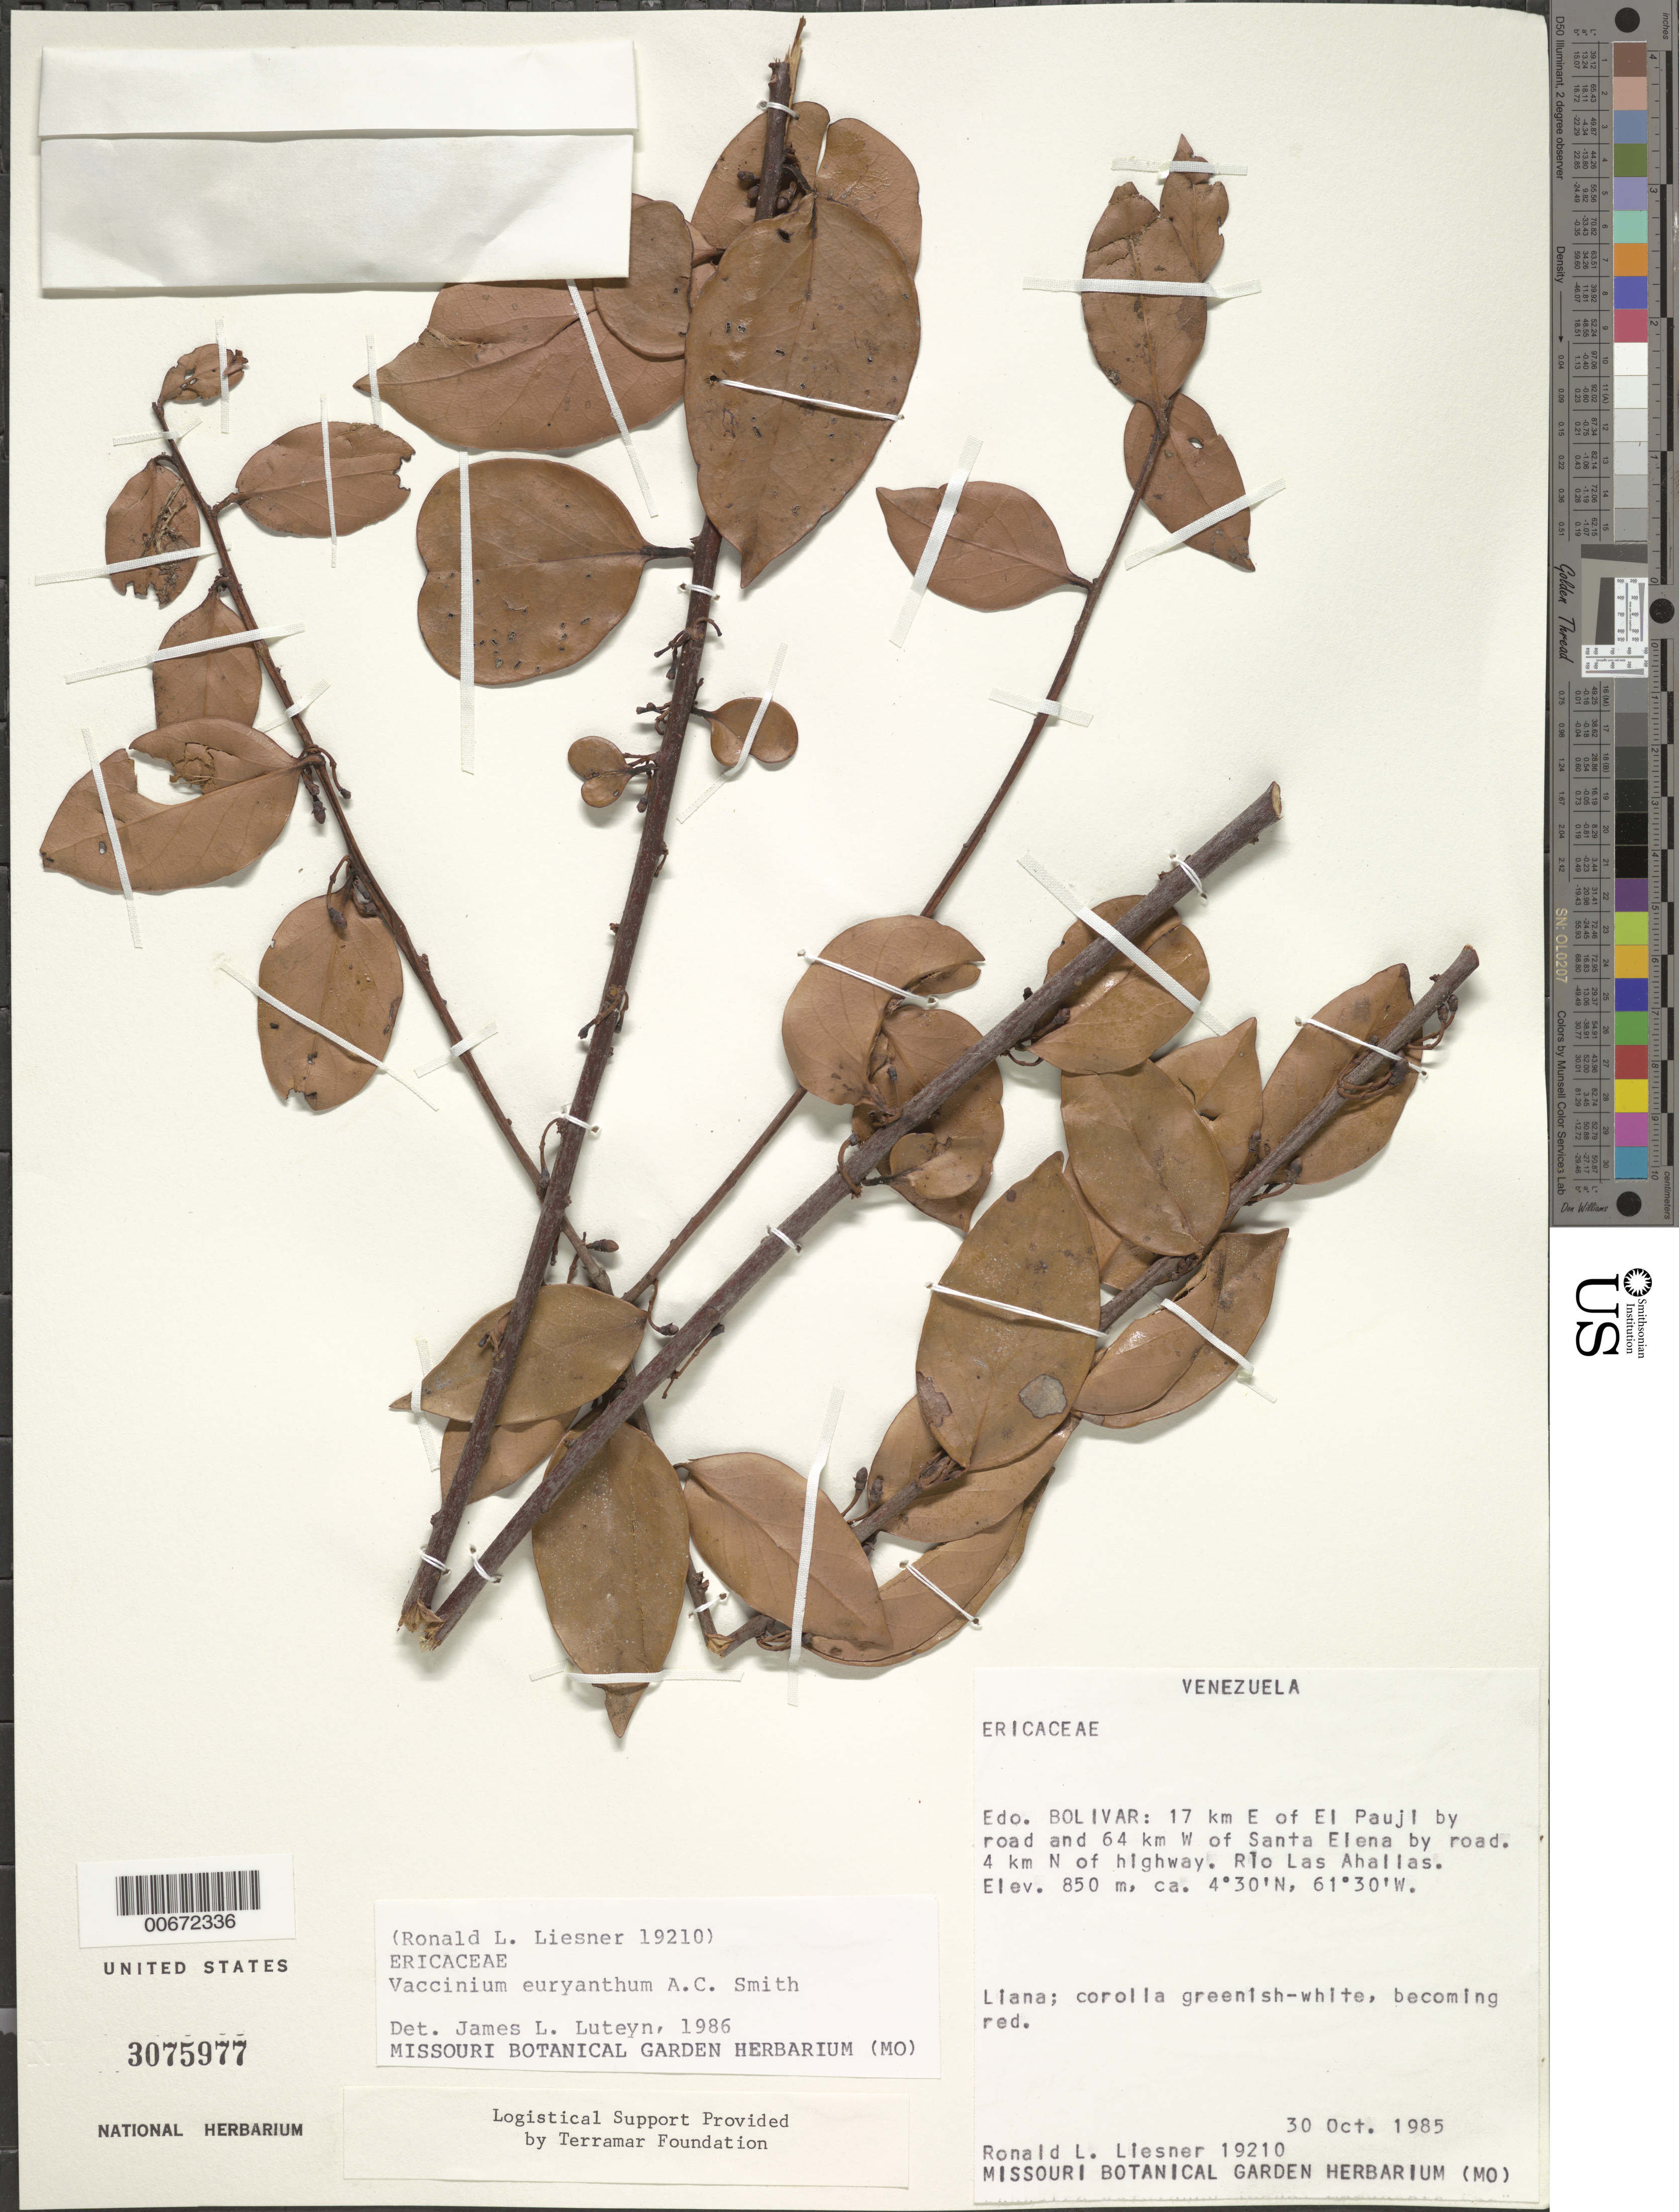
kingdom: Plantae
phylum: Tracheophyta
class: Magnoliopsida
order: Ericales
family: Ericaceae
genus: Vaccinium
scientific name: Vaccinium euryanthum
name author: A.C. Sm.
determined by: Luteyn, J. L.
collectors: R. L. Liesner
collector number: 19210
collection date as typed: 30-Oct-85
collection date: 1985-10-30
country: Venezuela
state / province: Bolívar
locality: El Pauji, 17 km E by road and 64 km W of Santa Elena by road, 4 km N of Highway, Río Las Ahallas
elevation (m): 850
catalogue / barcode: US 3075977